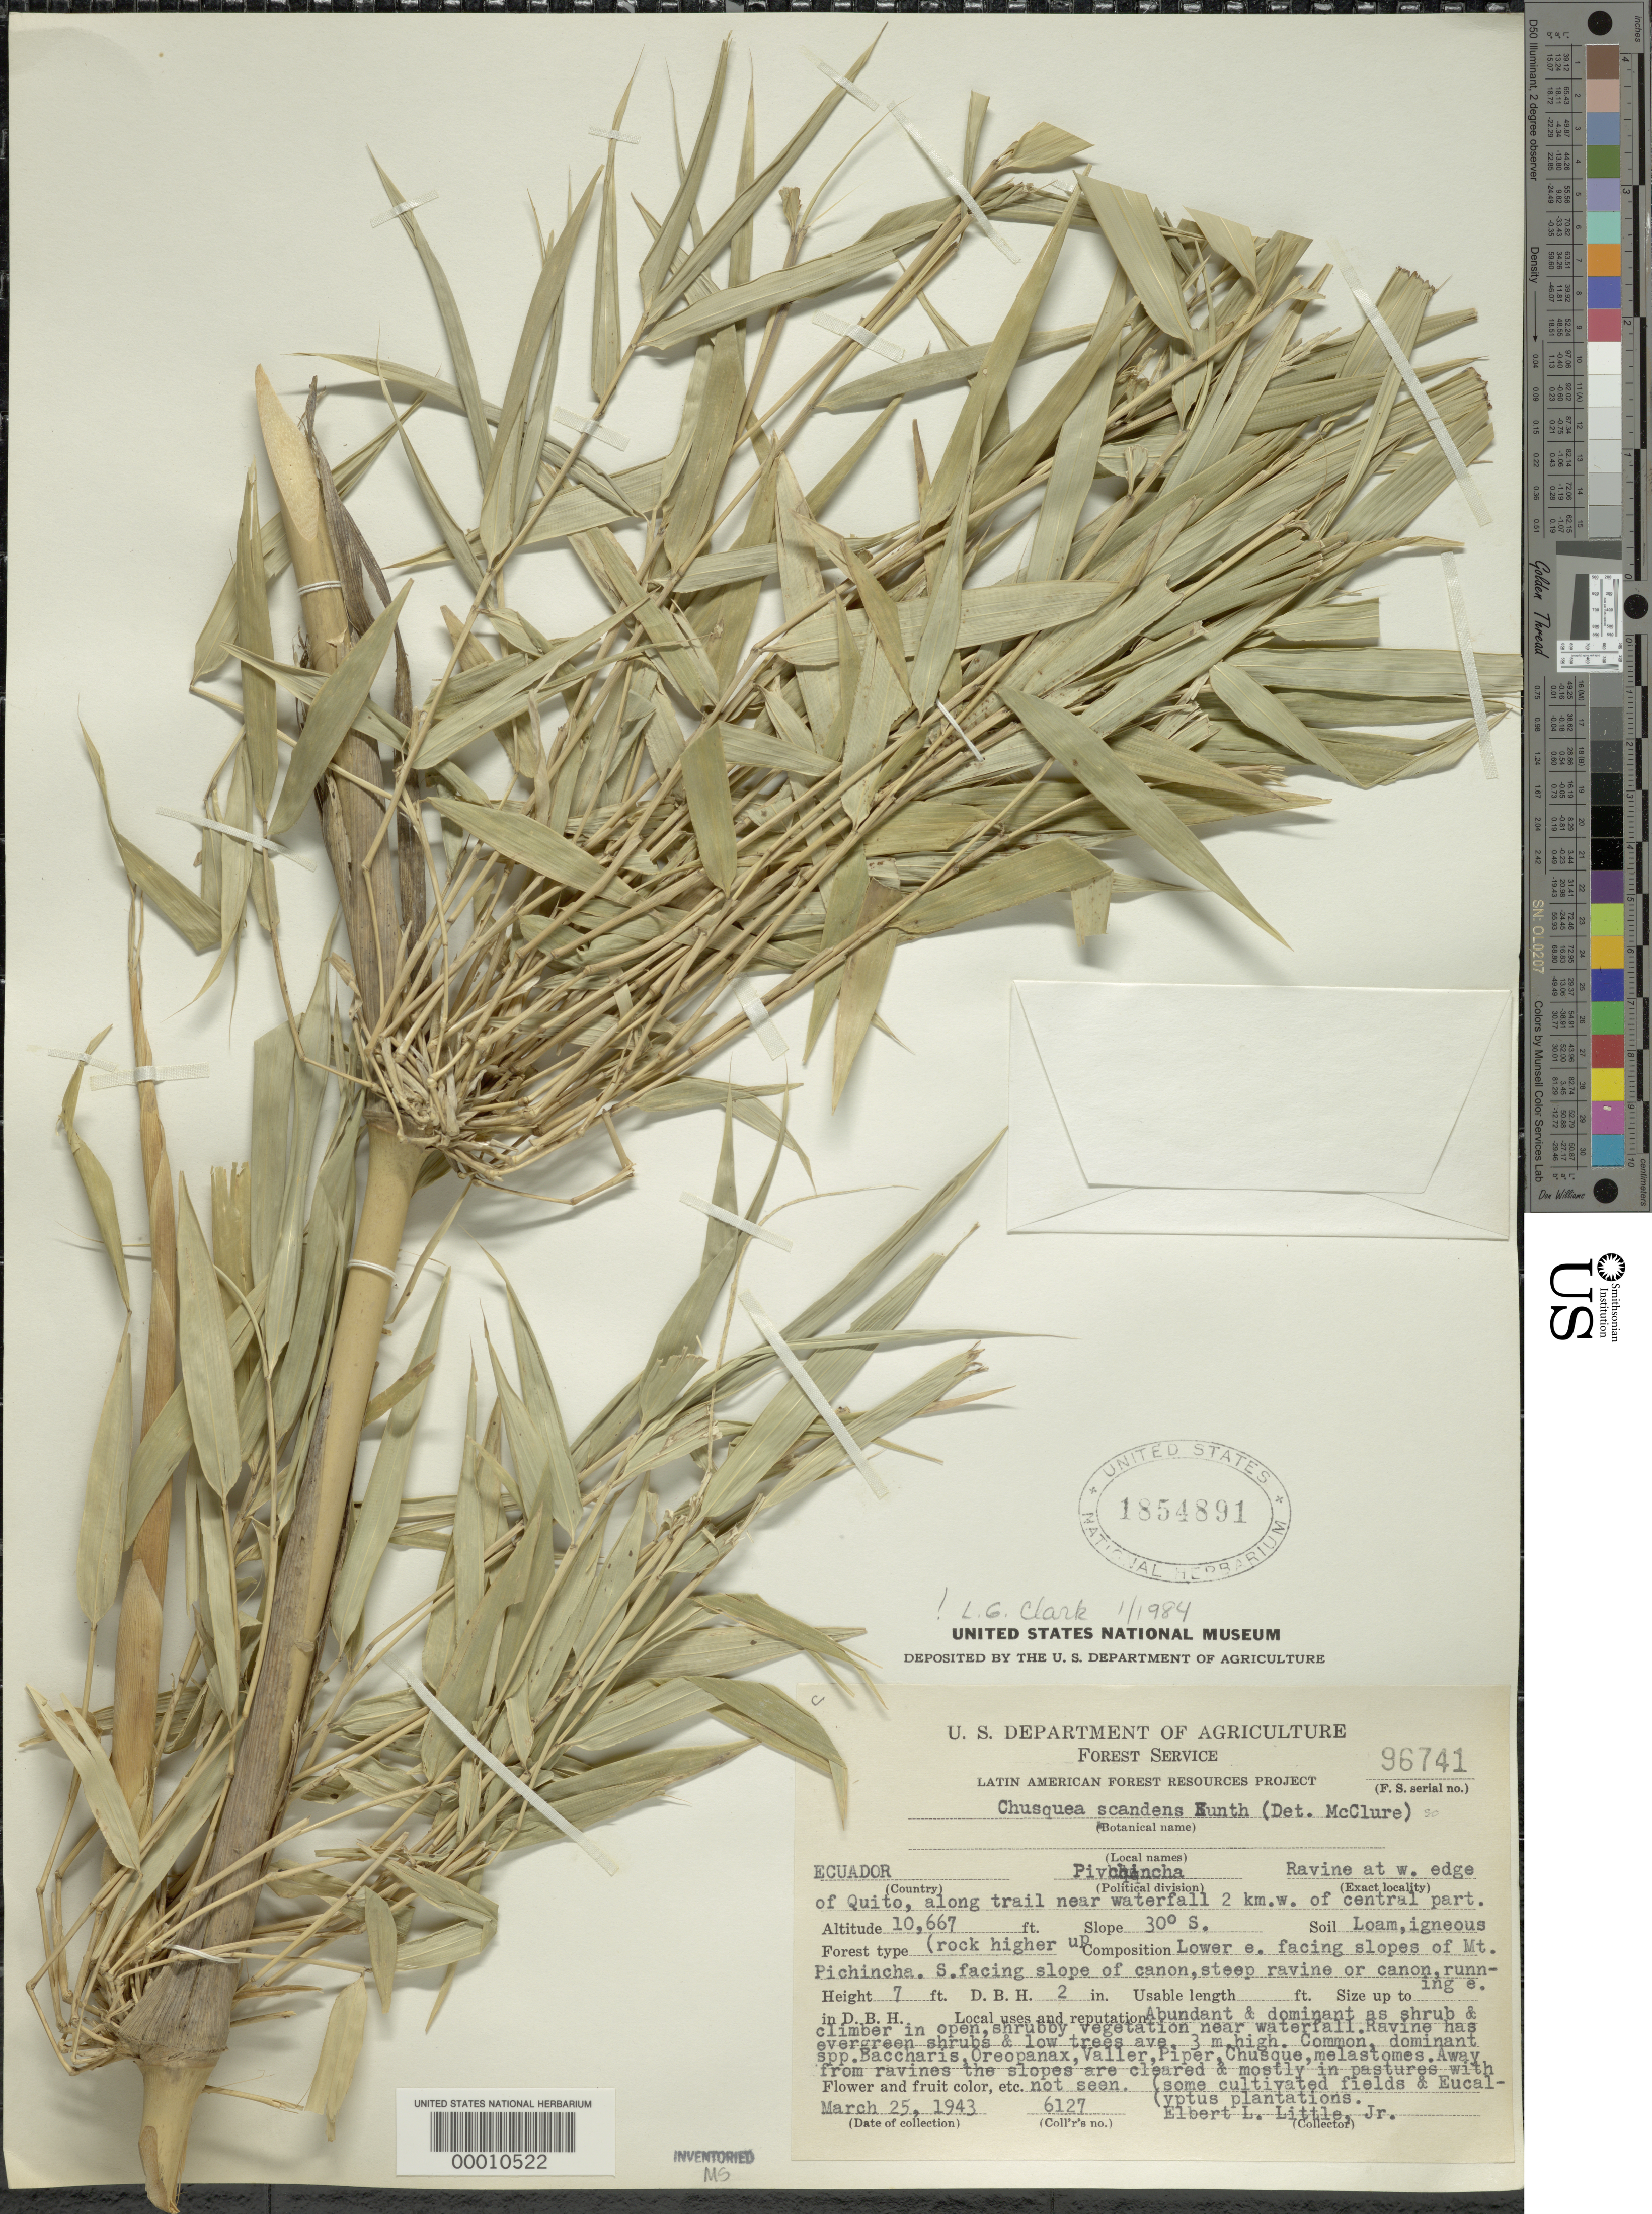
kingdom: Plantae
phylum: Tracheophyta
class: Liliopsida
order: Poales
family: Poaceae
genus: Chusquea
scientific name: Chusquea scandens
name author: Kunth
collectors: E. L. Little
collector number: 6127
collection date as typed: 25 Mar 1943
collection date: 1943-03-25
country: Ecuador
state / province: Pichincha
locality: Quito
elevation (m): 3251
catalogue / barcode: US 1854891